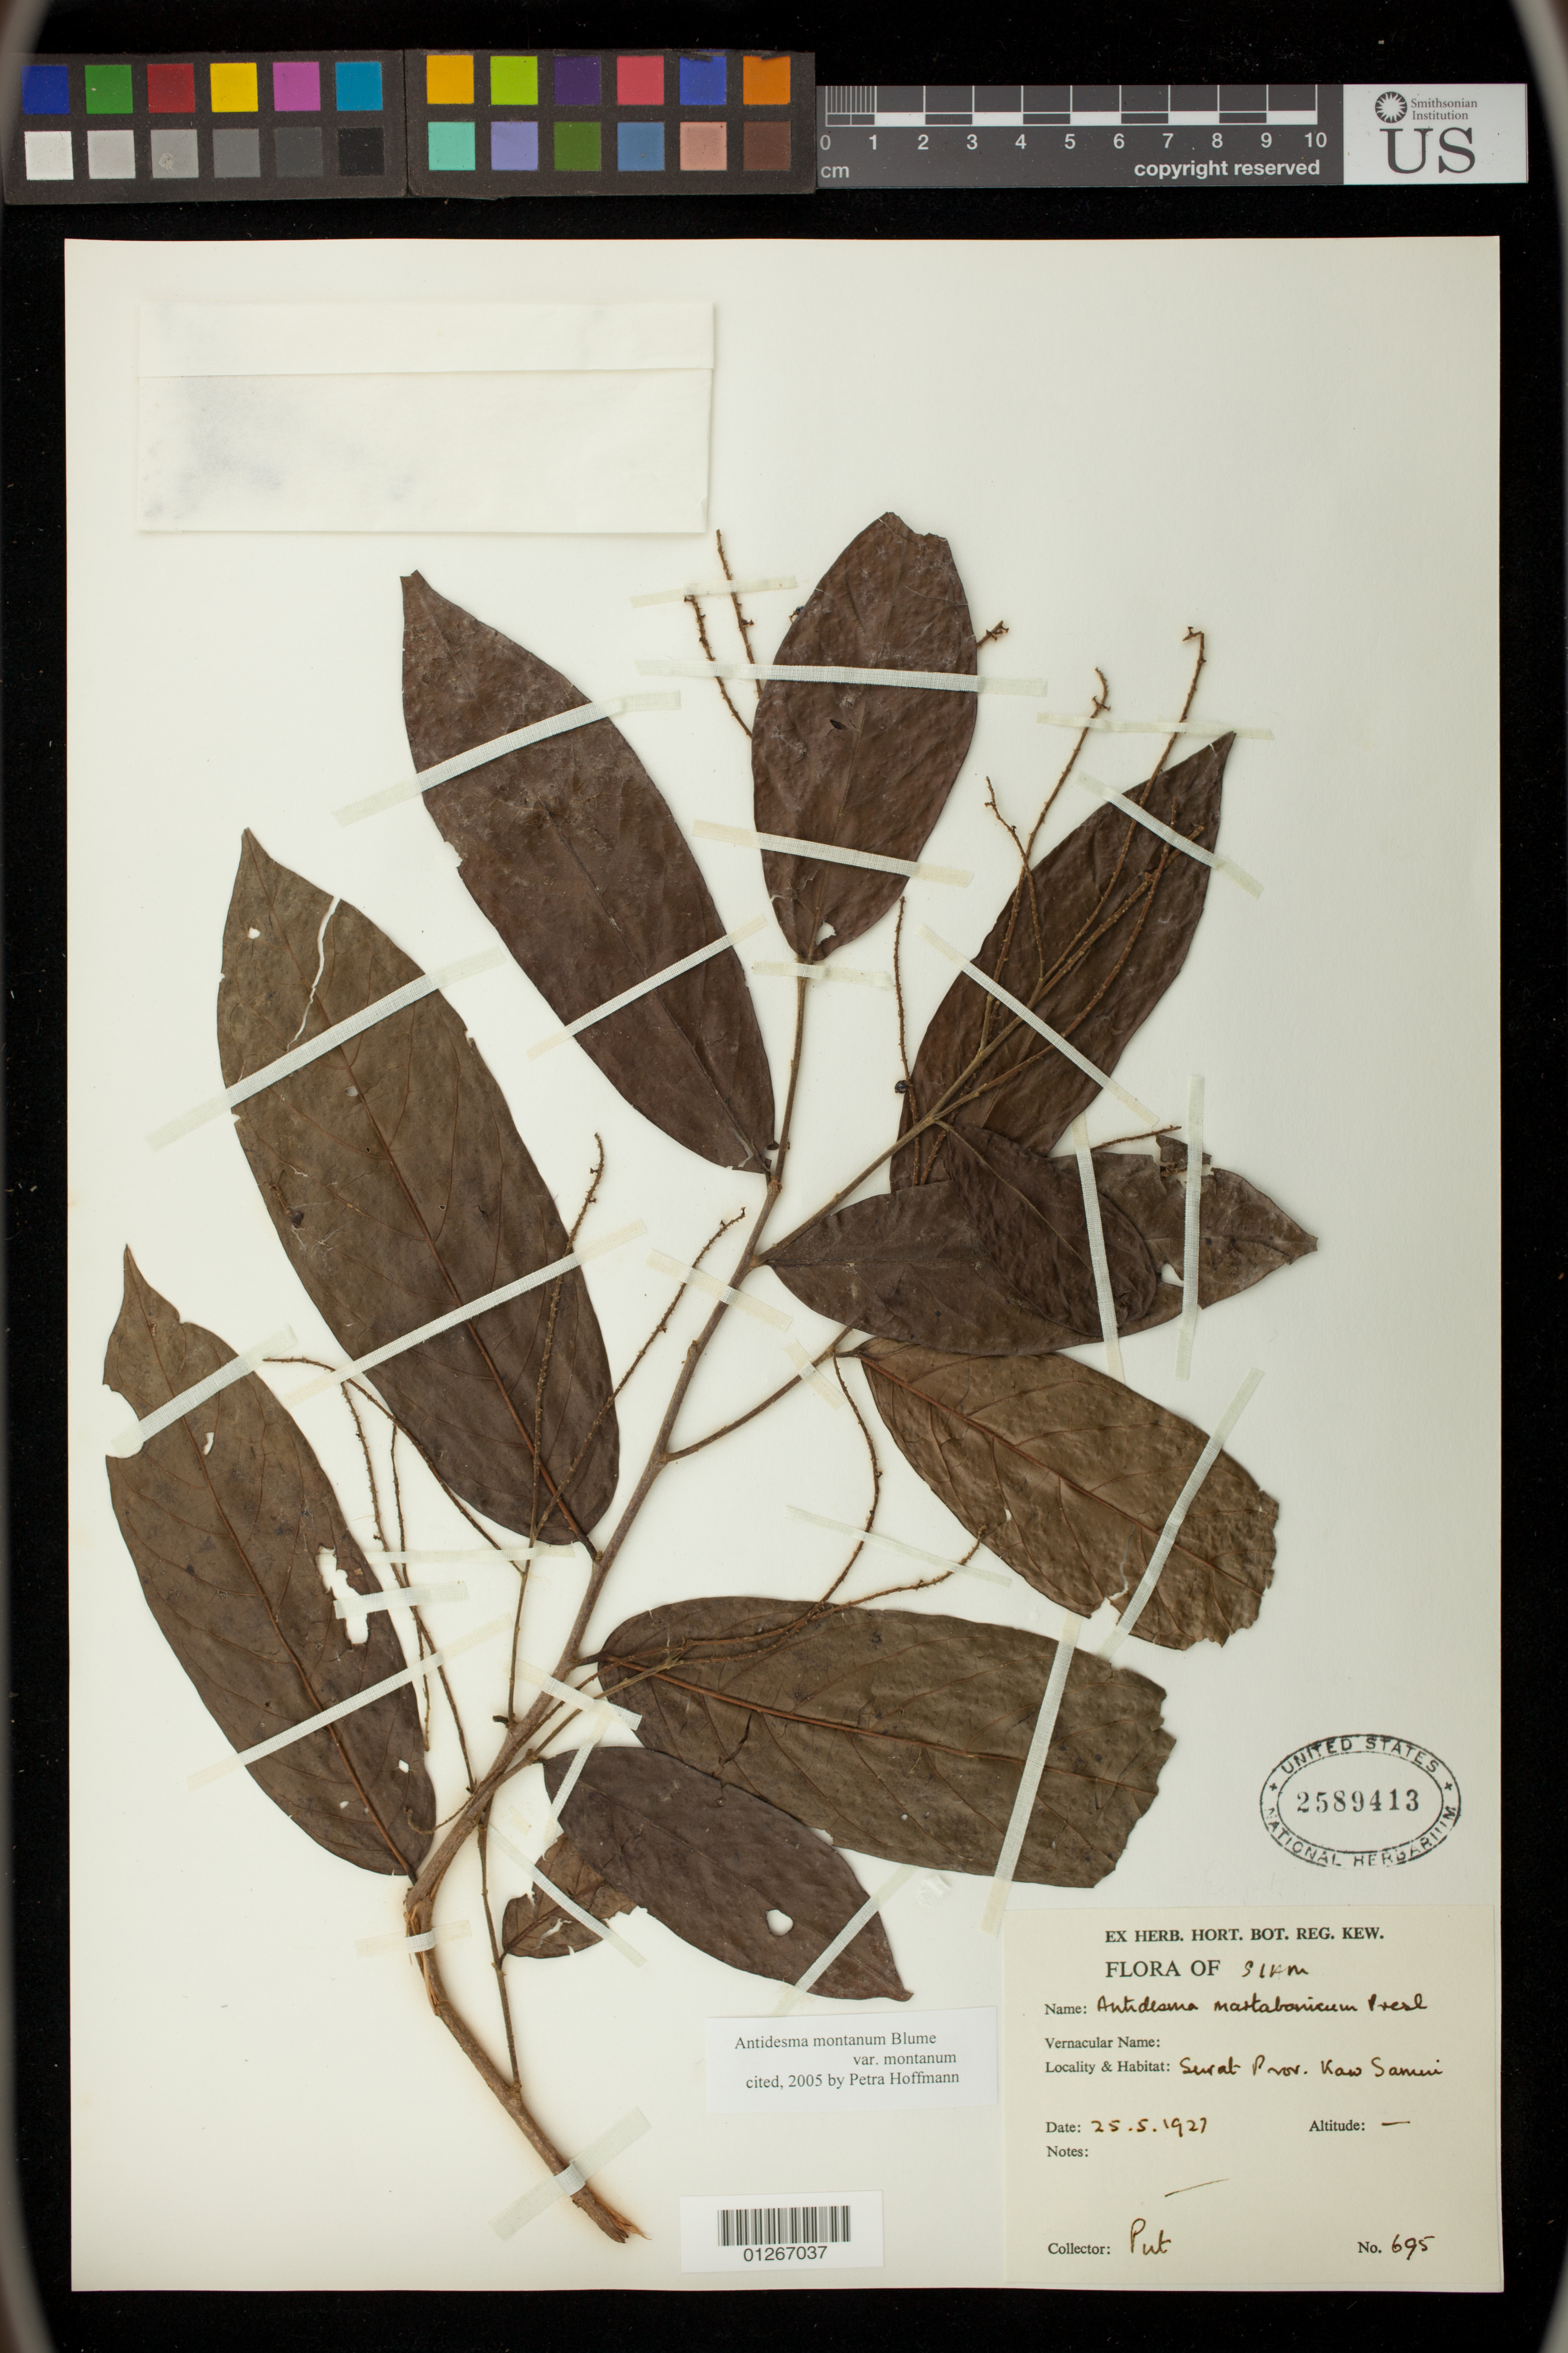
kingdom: Plantae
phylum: Tracheophyta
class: Magnoliopsida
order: Malpighiales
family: Phyllanthaceae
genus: Antidesma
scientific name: Antidesma montanum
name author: Blume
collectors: -. Put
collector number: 695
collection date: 1927-05-25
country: Thailand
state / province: Surat Thani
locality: Province Kaw Samui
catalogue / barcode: US 2589413